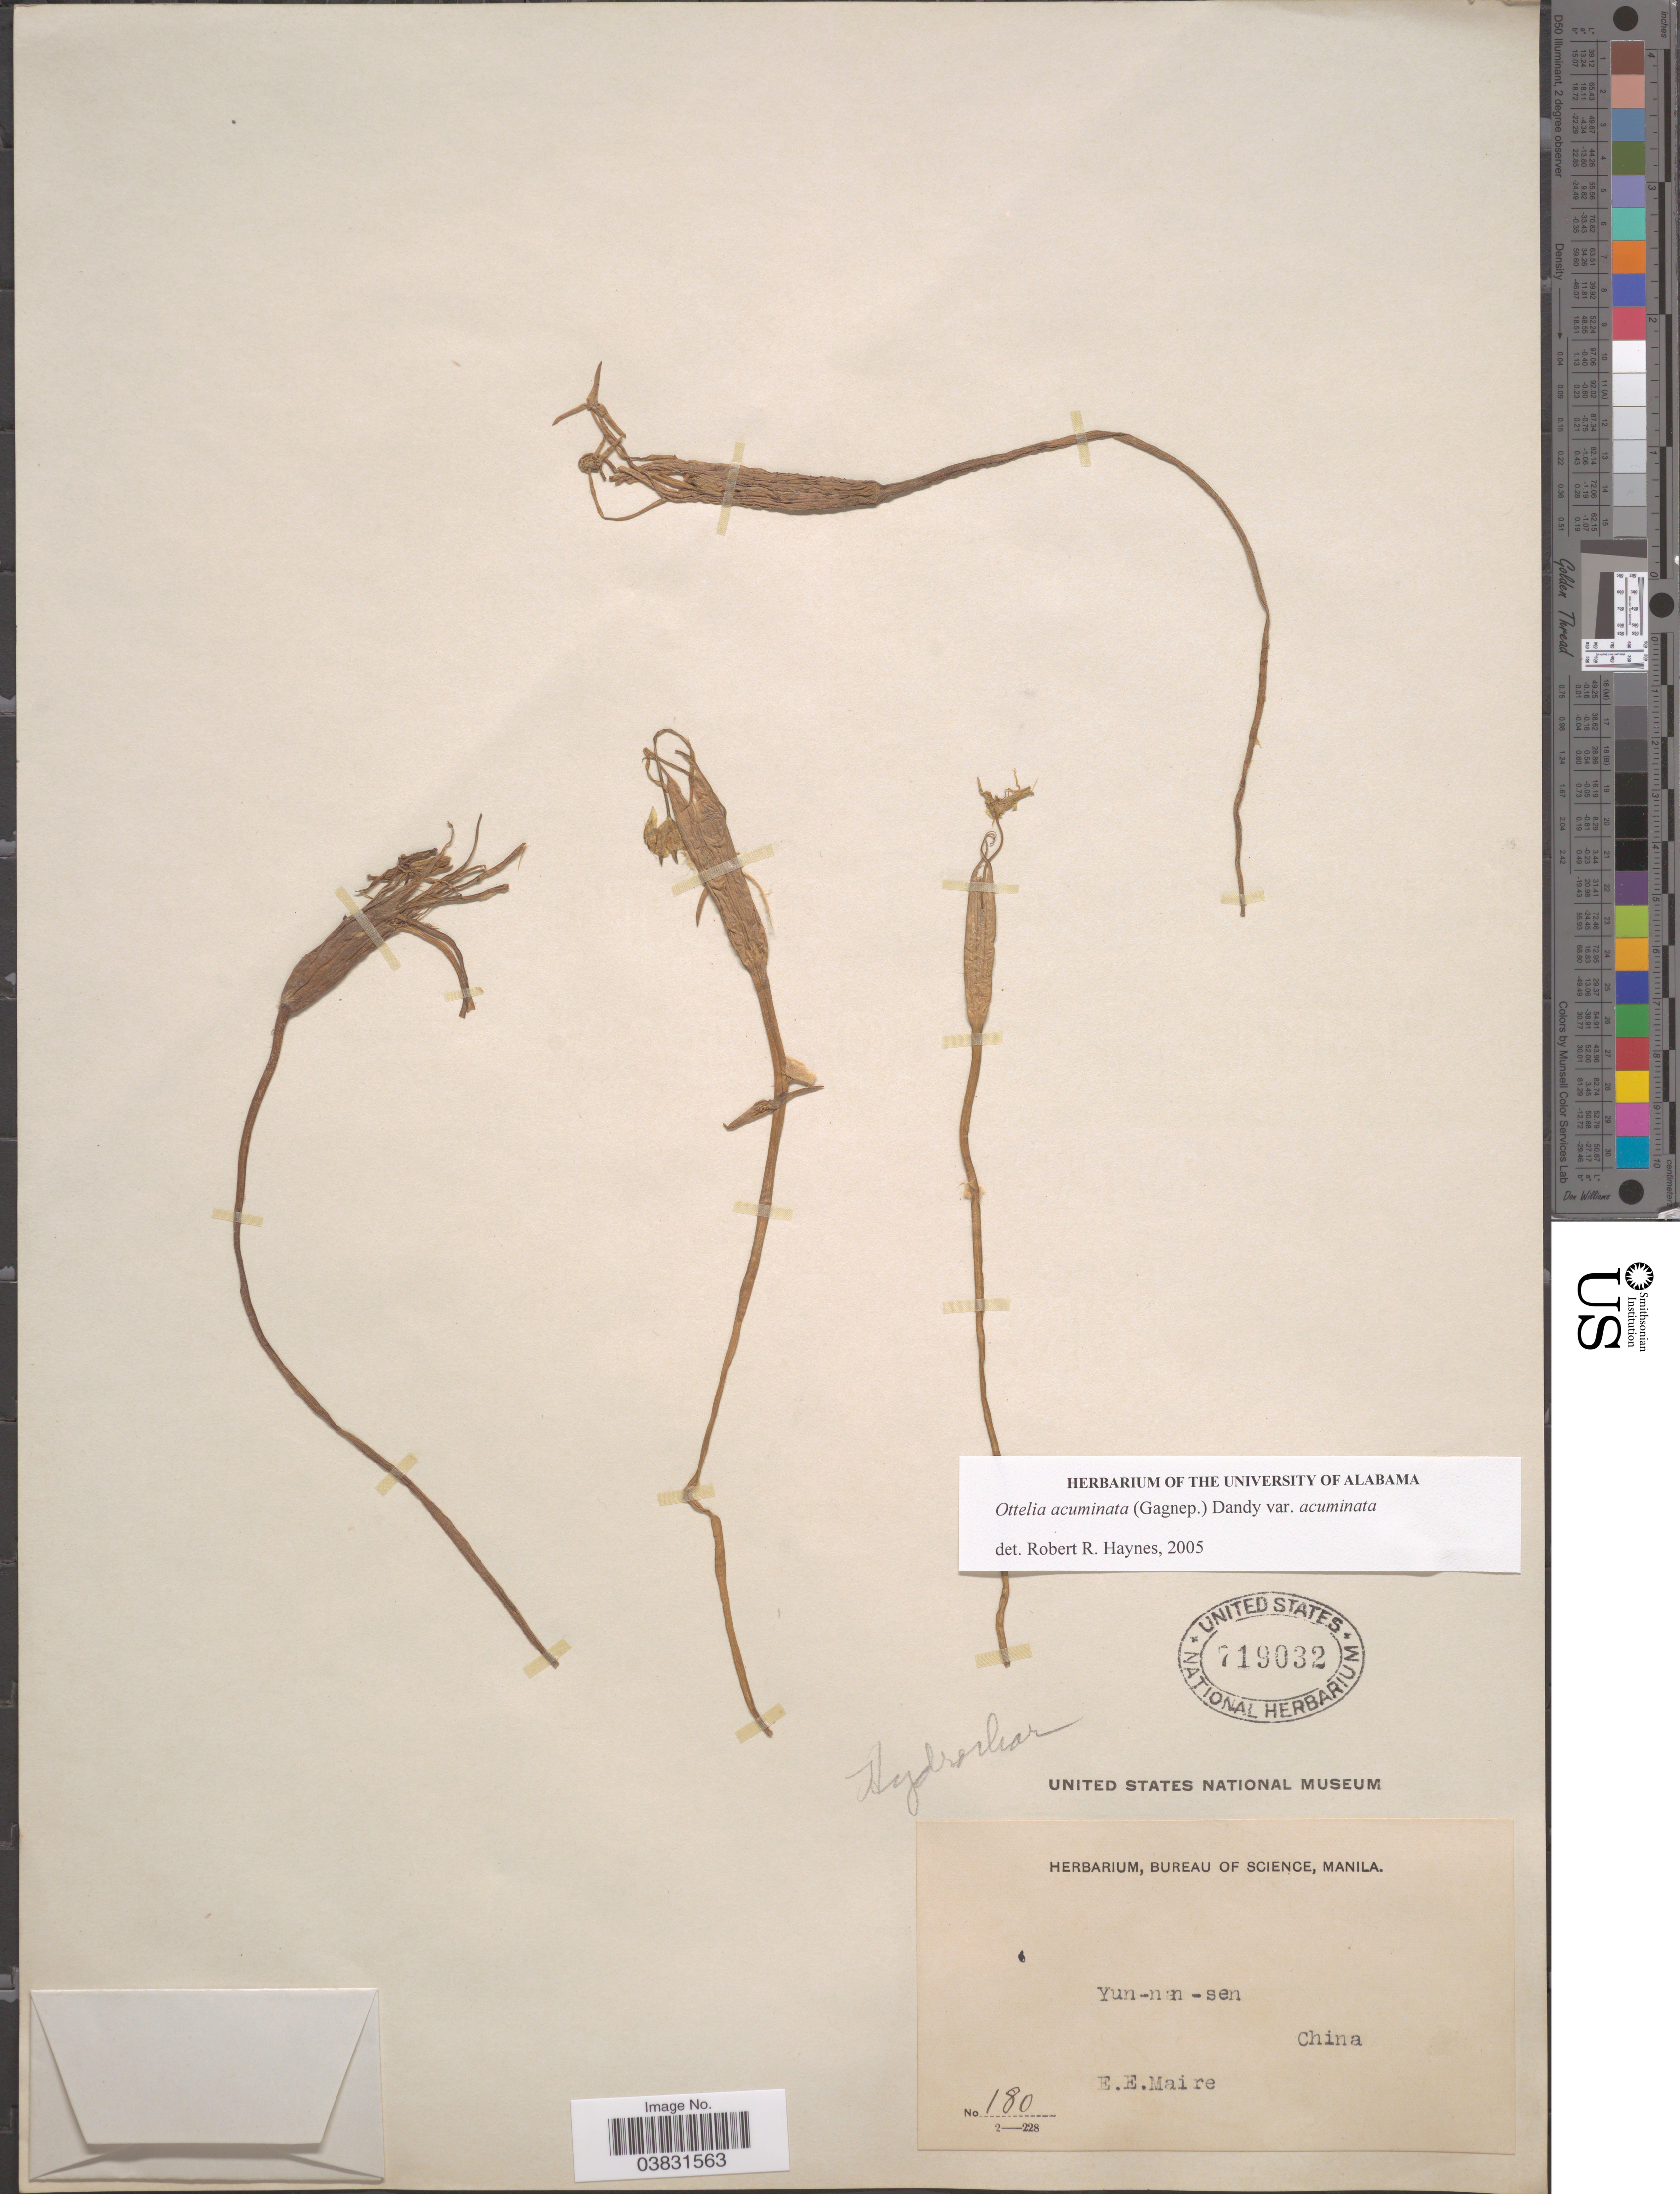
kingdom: Plantae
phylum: Tracheophyta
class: Liliopsida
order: Alismatales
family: Hydrocharitaceae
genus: Ottelia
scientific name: Ottelia acuminata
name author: (Gagnep.) Dandy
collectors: E. E. Maire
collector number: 180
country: China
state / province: Yunnan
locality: Yun-nan-sen.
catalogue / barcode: US 719032